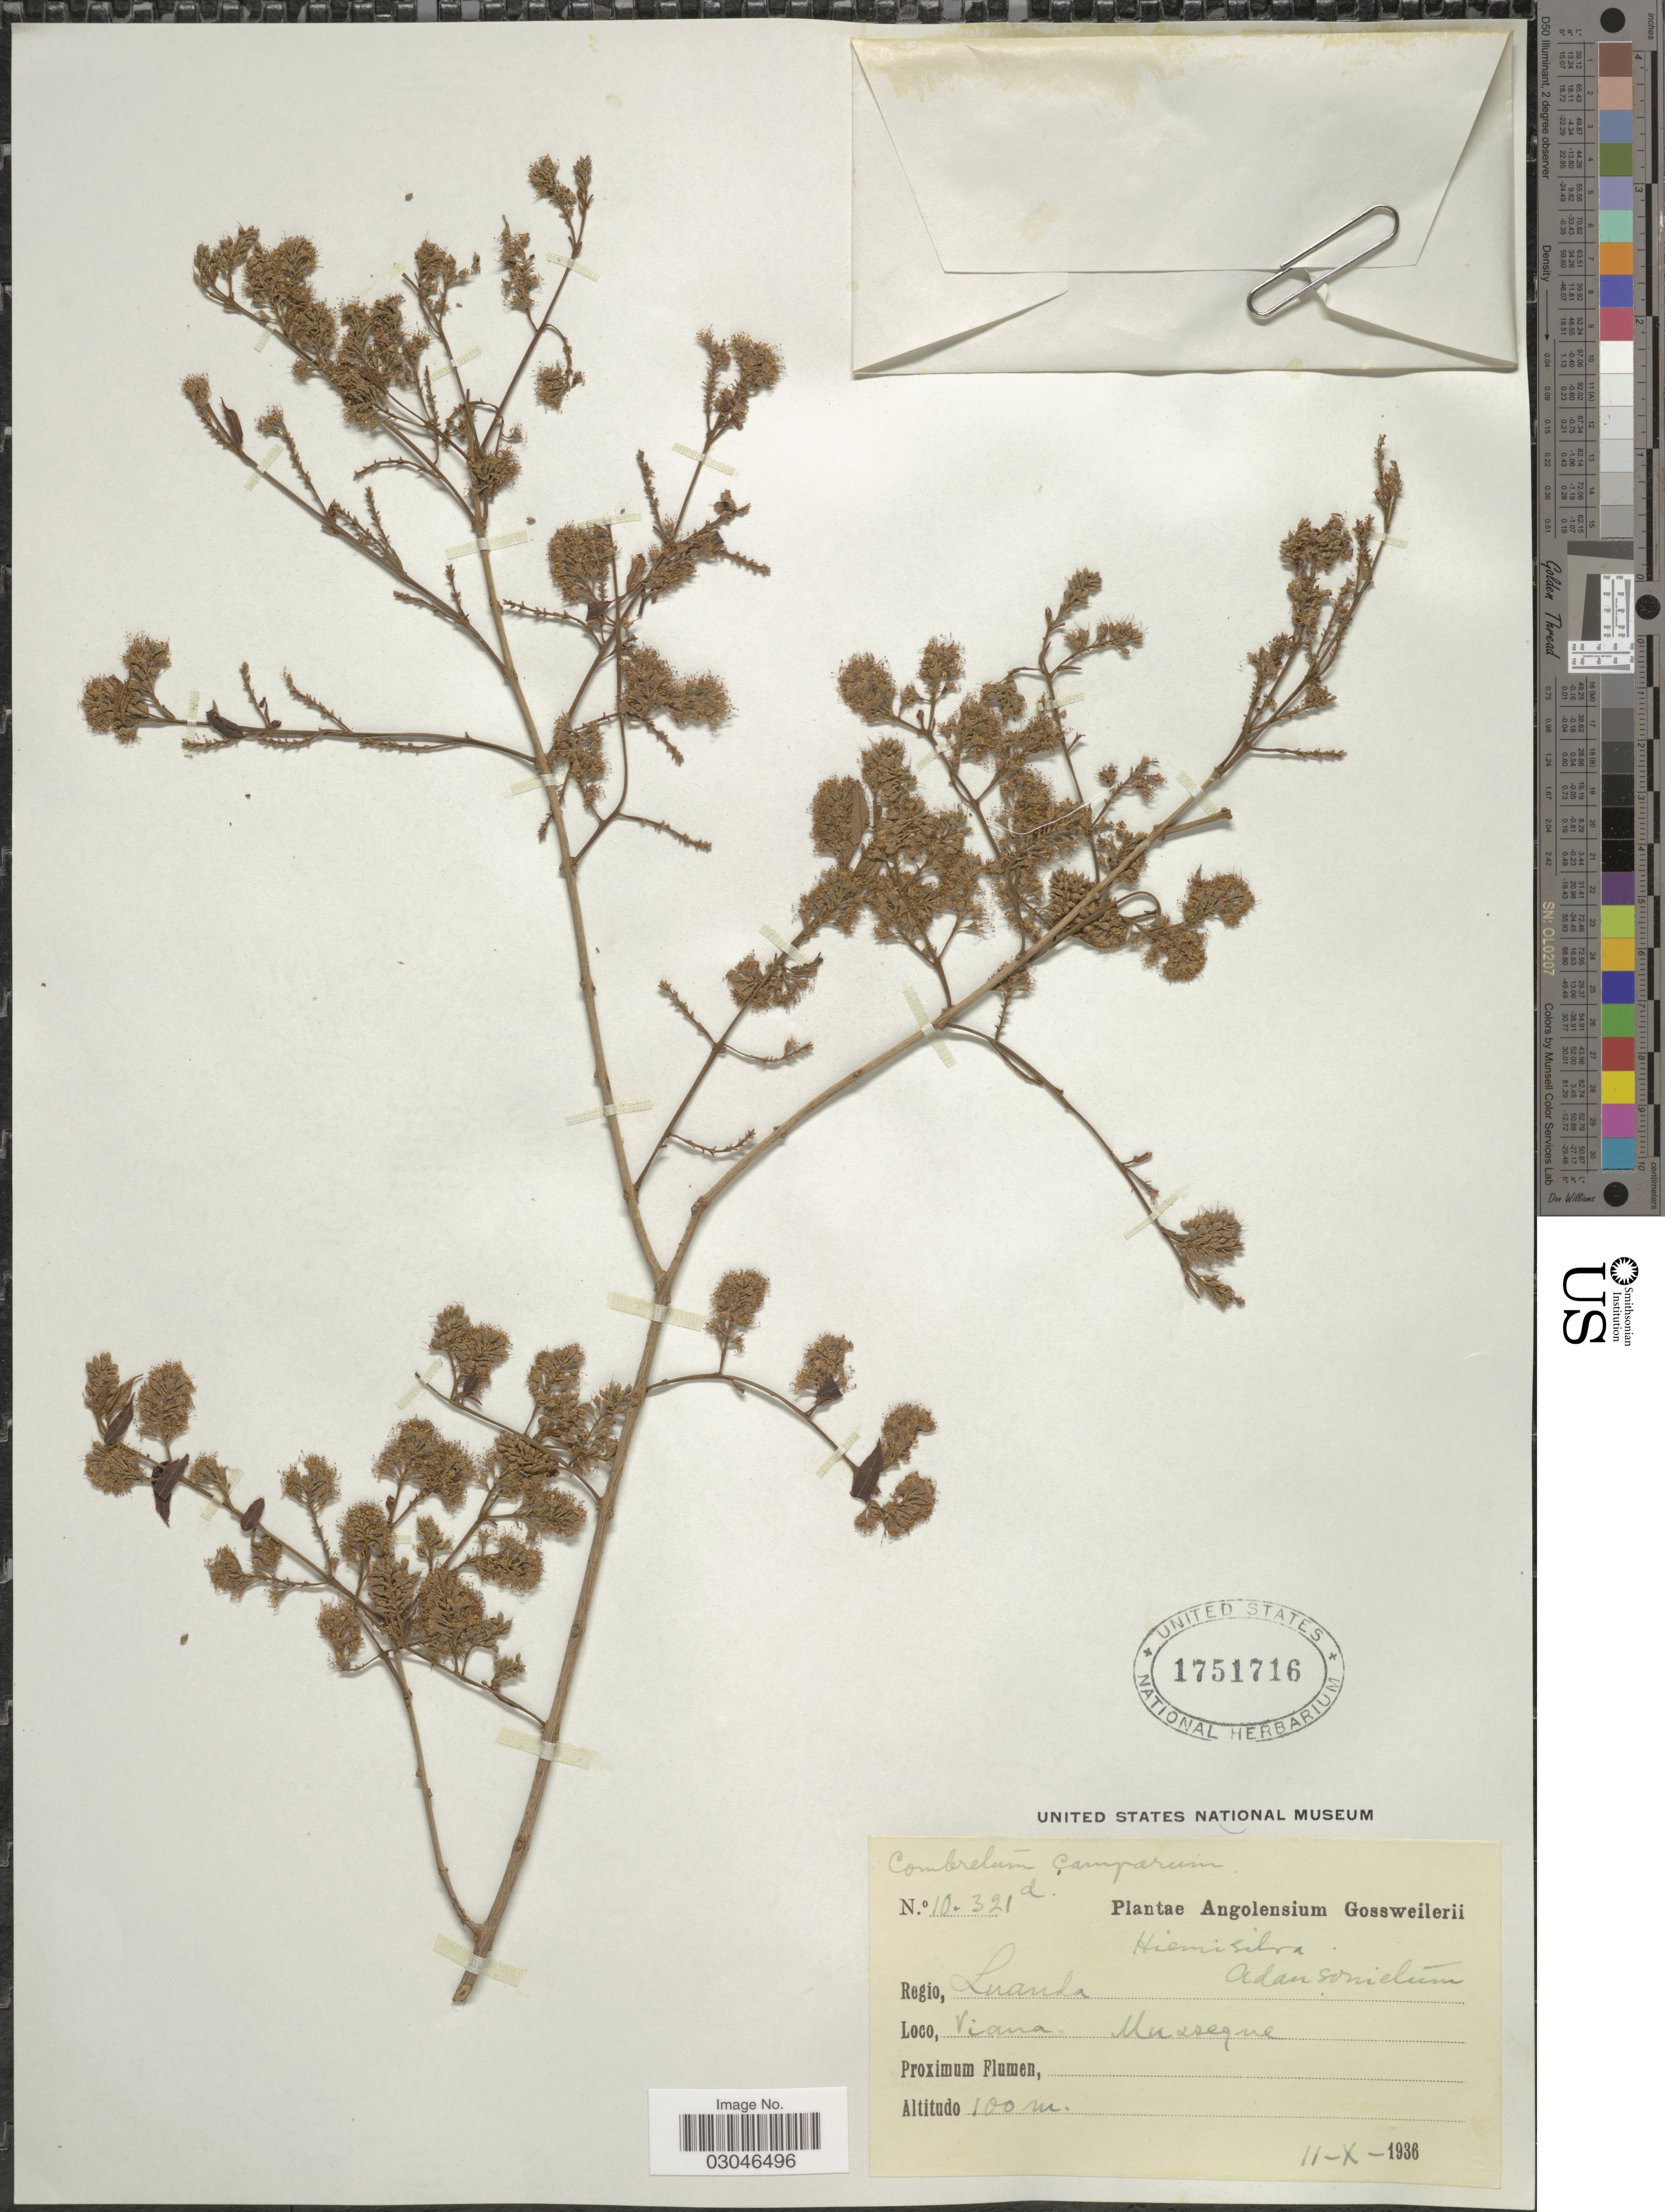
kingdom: Plantae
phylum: Tracheophyta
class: Magnoliopsida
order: Myrtales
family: Combretaceae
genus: Combretum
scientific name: Combretum camporum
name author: Engl.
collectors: -. Gossweiler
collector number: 10321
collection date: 1936-10-11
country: Angola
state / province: Luanda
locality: Regio, Luanda. Viana Musseque.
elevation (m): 100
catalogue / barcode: US 1751716